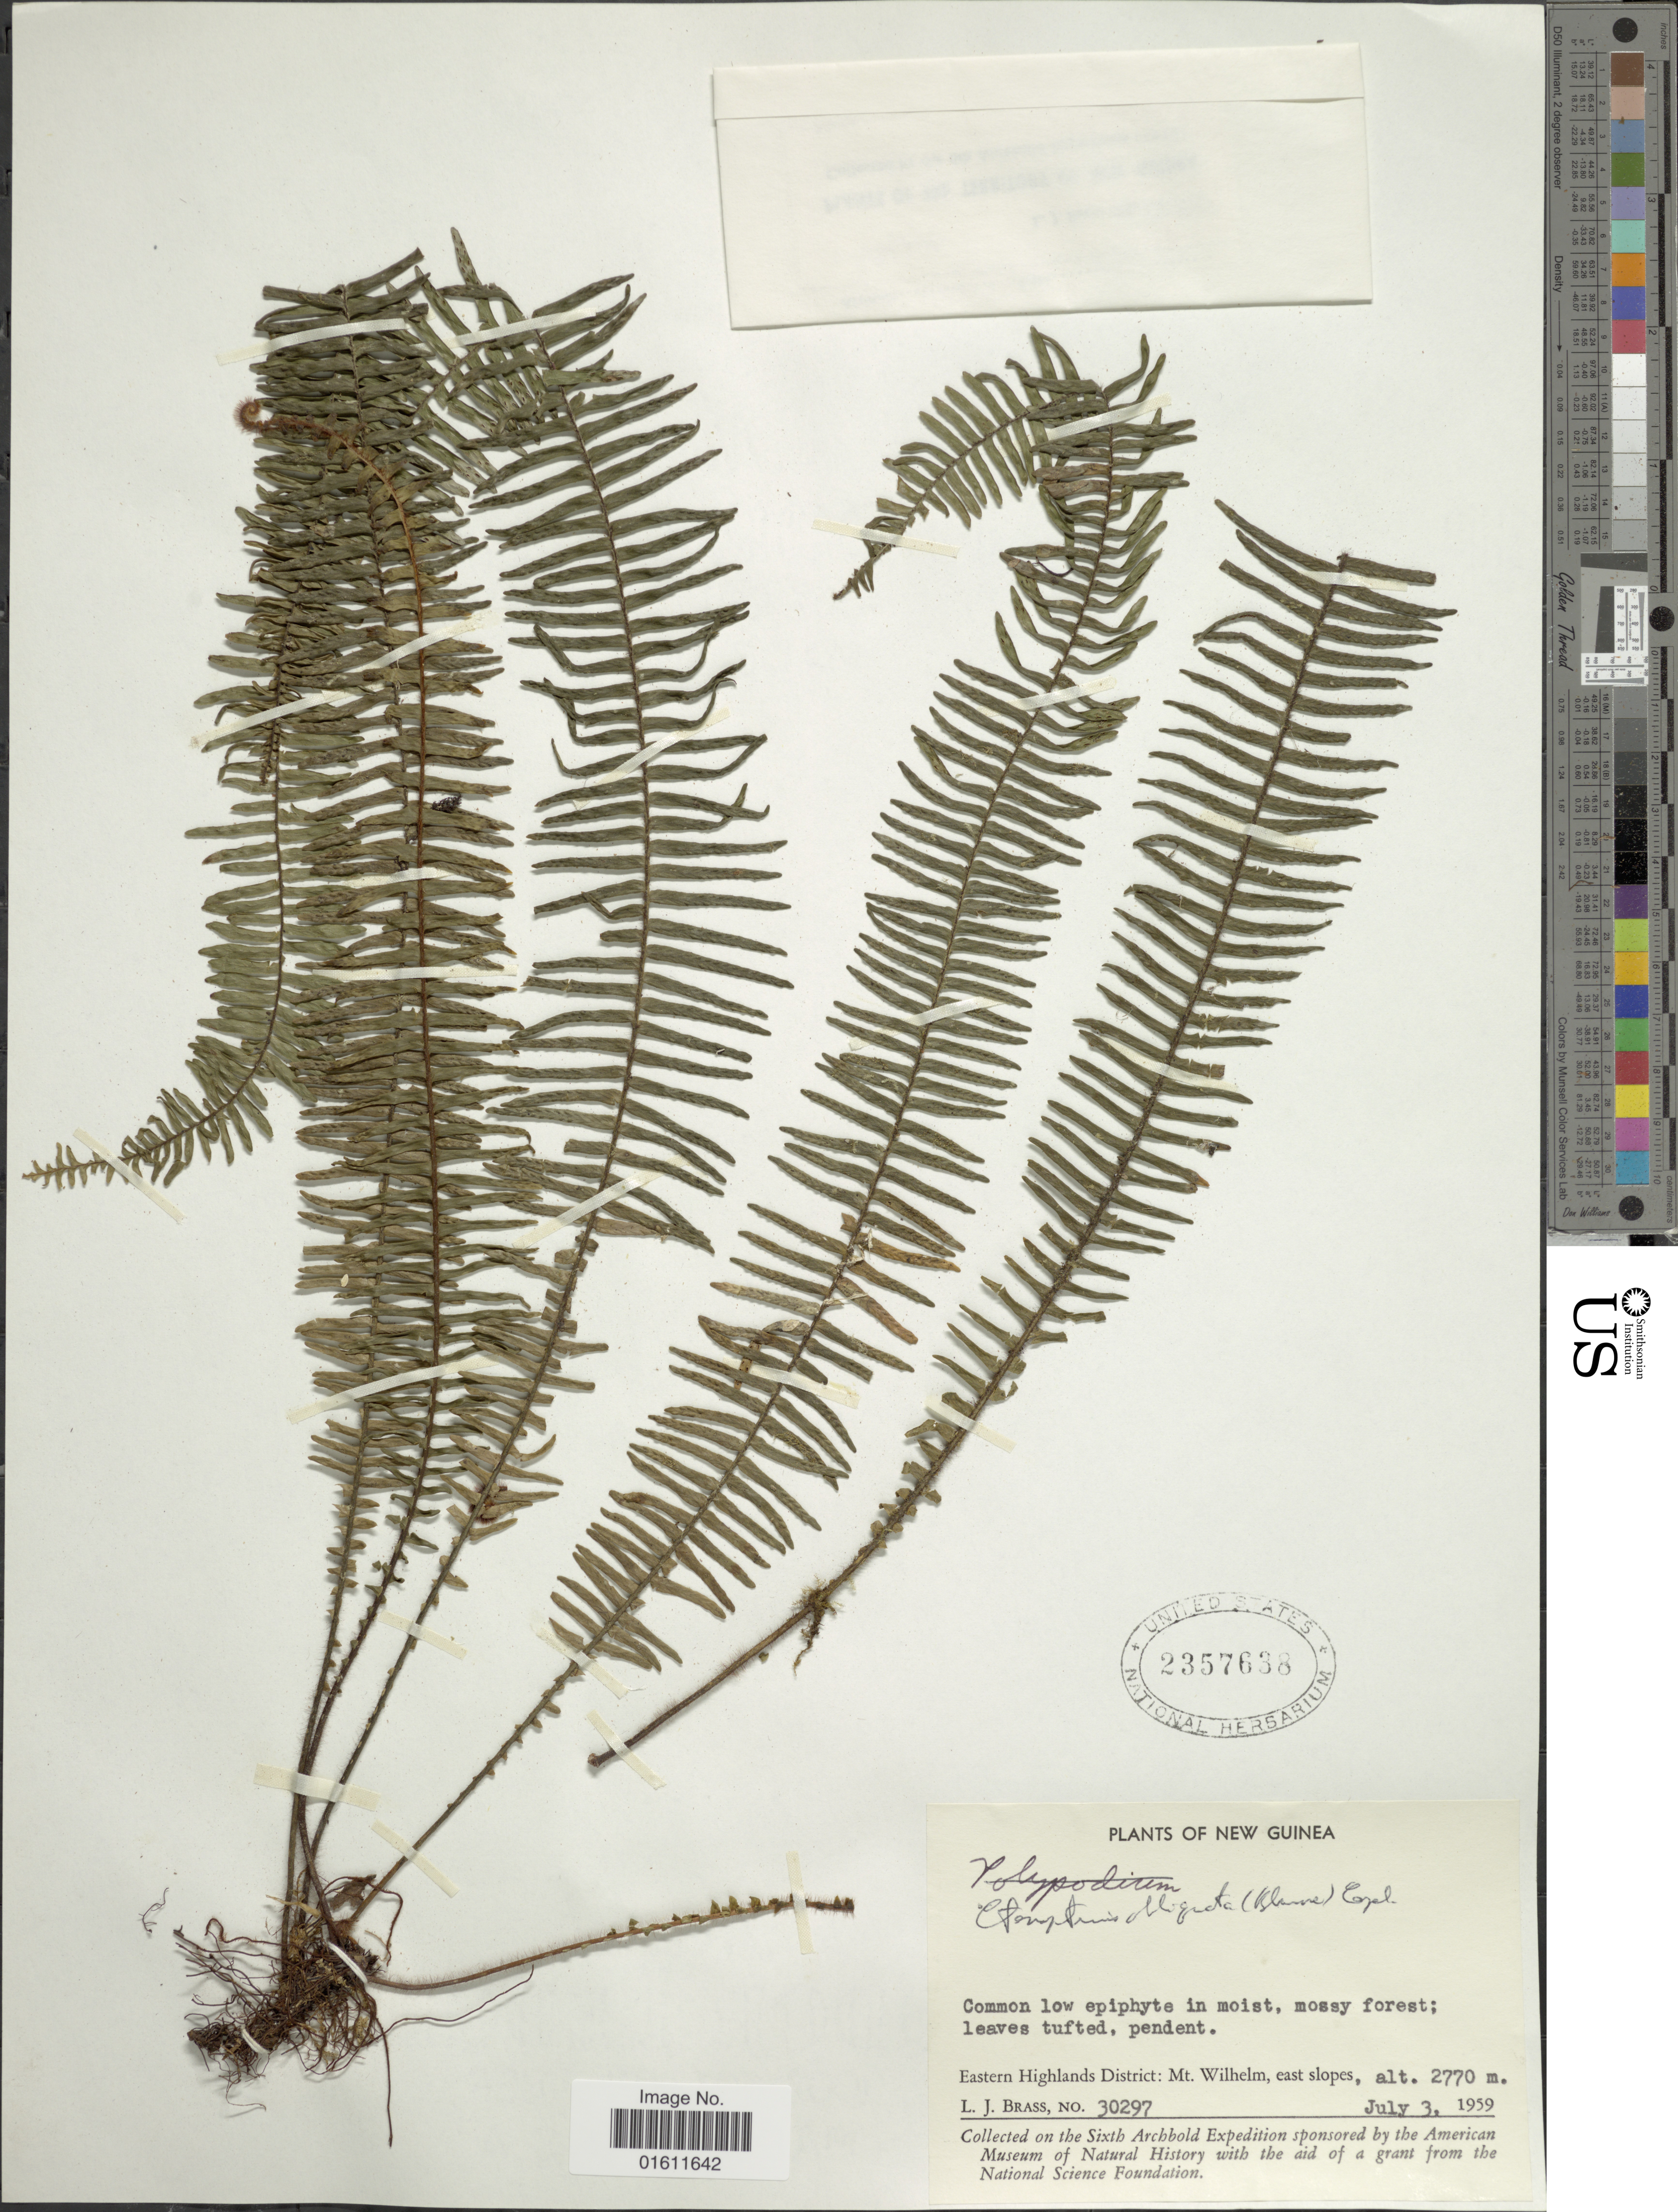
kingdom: Plantae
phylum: Tracheophyta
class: Polypodiopsida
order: Polypodiales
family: Polypodiaceae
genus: Prosaptia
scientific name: Prosaptia obliquata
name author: (Blume) Mett.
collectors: L. J. Brass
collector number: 30297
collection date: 1959-07-03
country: Papua New Guinea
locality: New Guinea, Eastern Highlands District: Mt. Wilhelm, east slopes.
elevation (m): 2770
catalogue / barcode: US 2357638